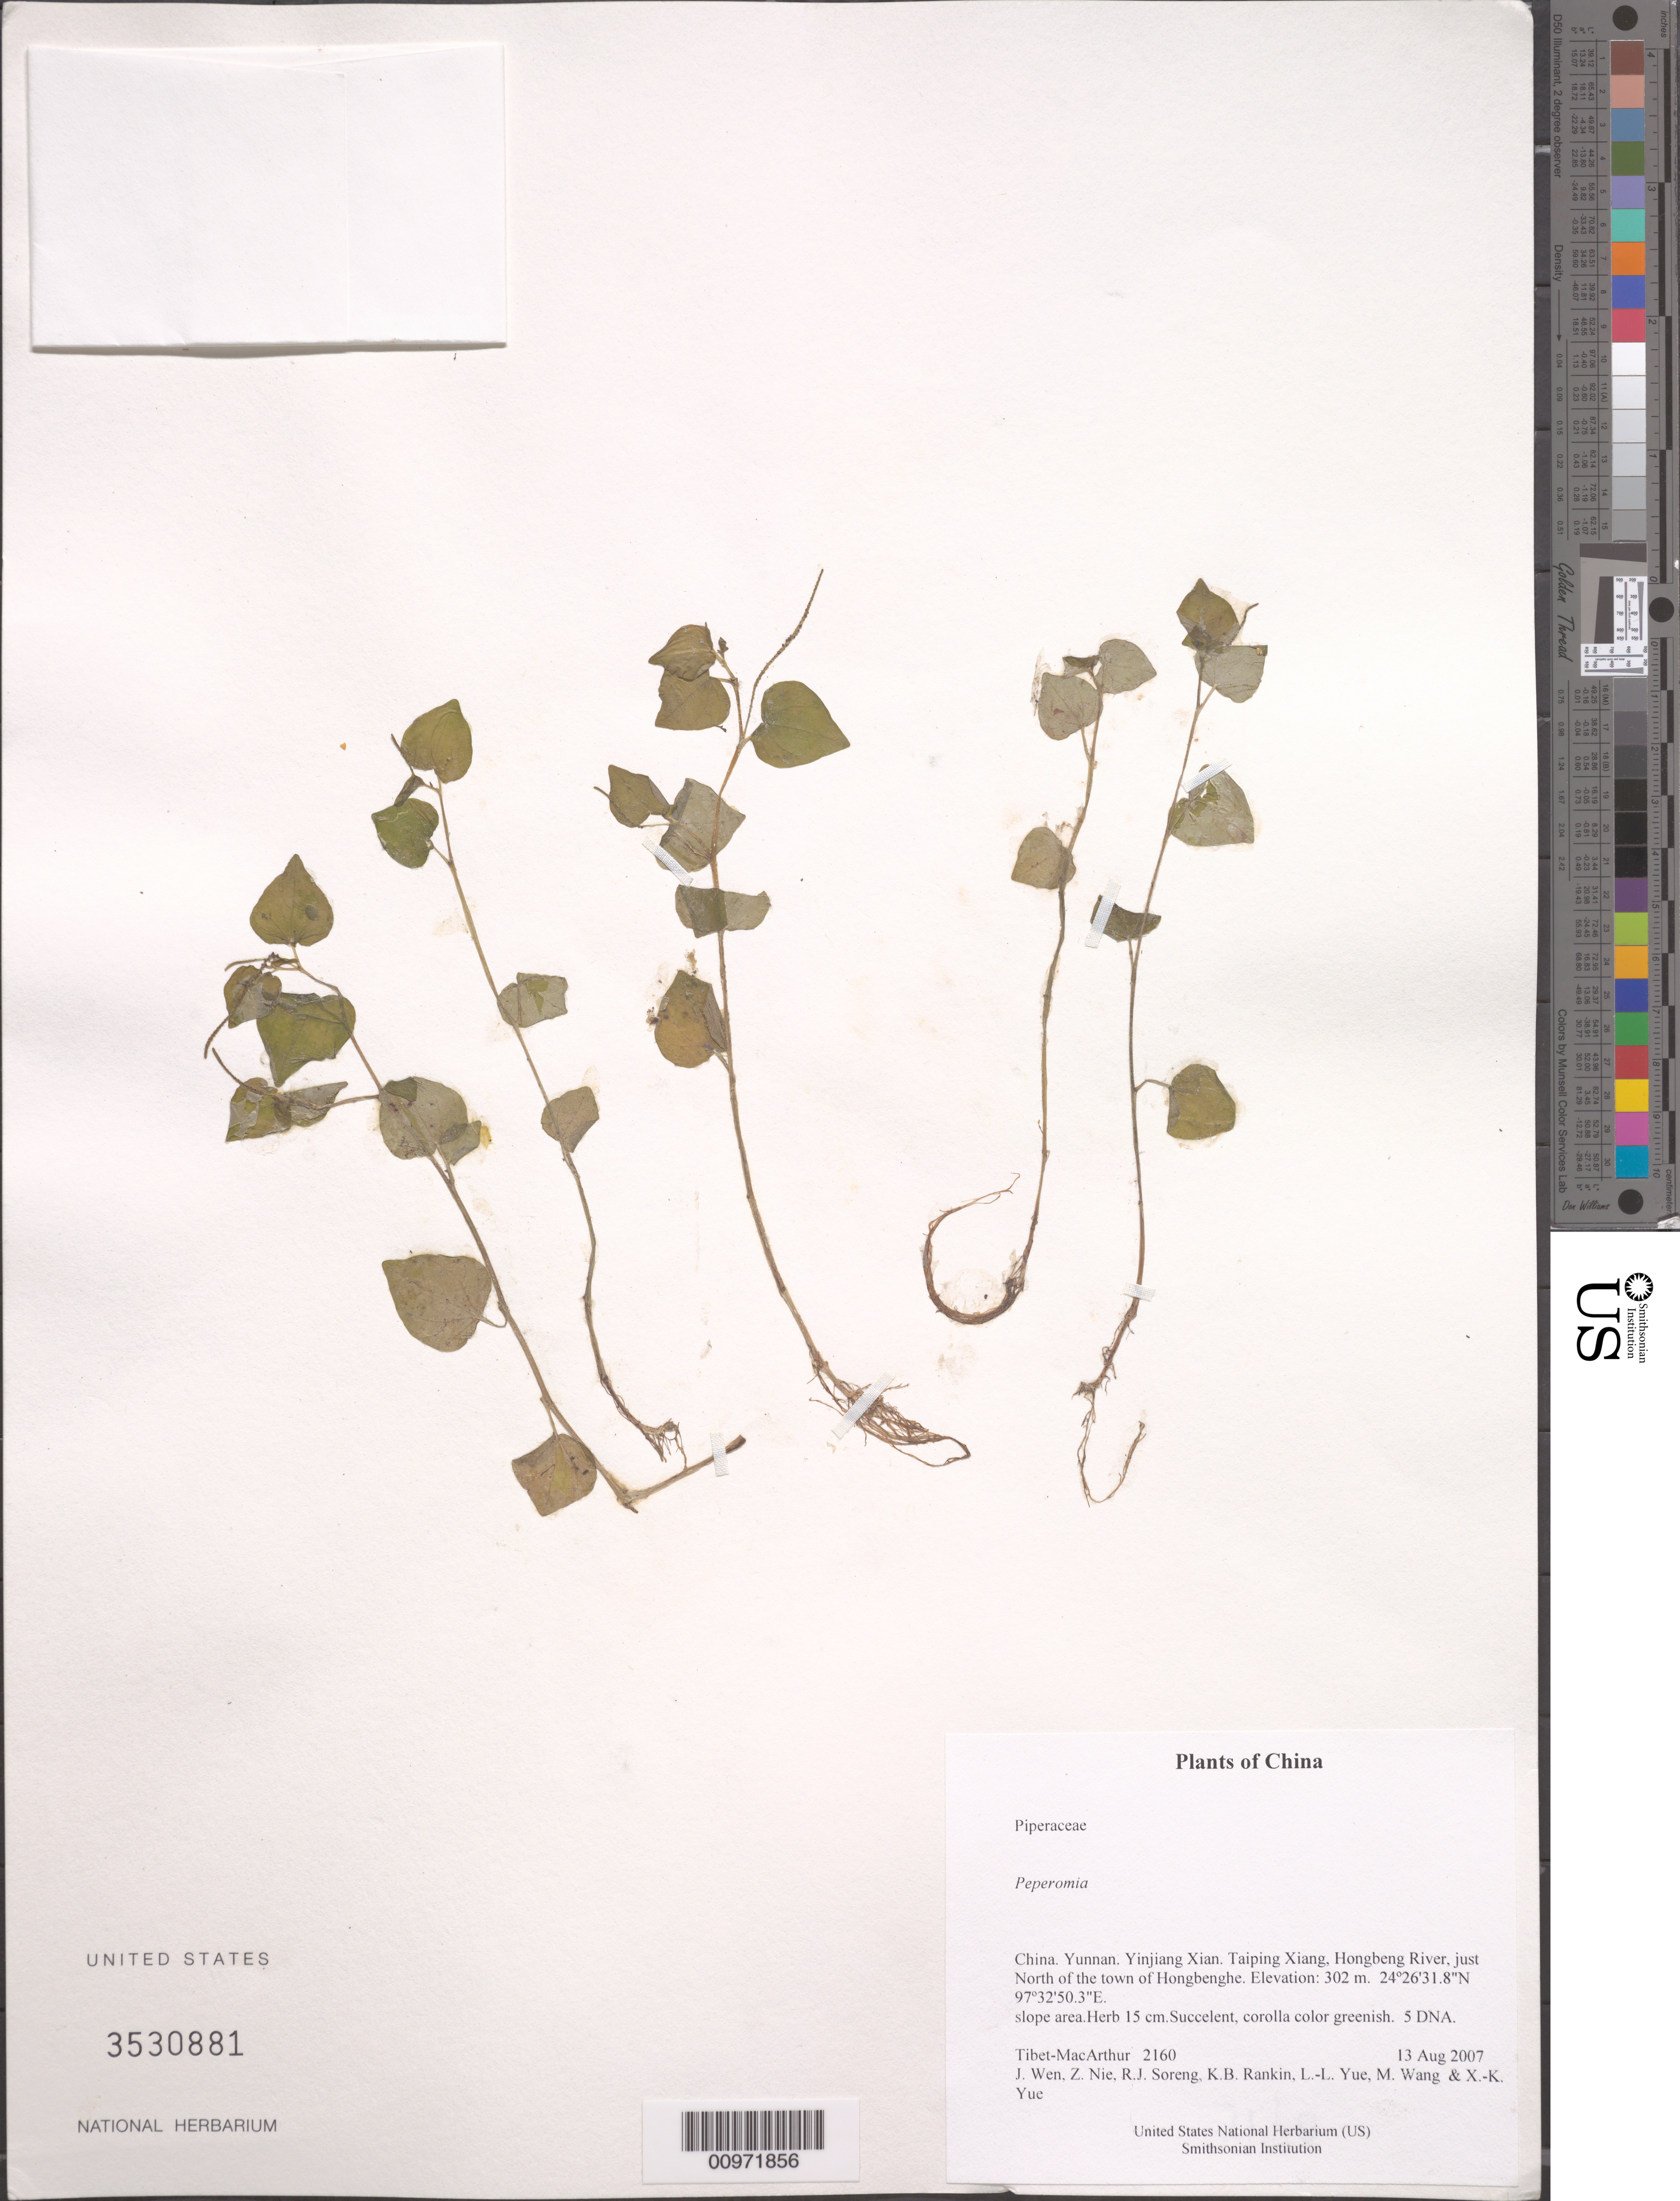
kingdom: Plantae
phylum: Tracheophyta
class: Magnoliopsida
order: Piperales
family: Piperaceae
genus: Peperomia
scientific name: Peperomia sp.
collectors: Tibet-MacArthur, J. Wen, Z. Nie, R. J. Soreng, K. Rankin, L. Yue, M. Wang & X. Yue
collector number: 2160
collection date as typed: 13 Aug 2007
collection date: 2007-08-13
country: China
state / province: Yunnan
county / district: Yinjiang Xian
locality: Taiping Xiang, Hongbeng River, just North of the town of Hongbenghe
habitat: slope area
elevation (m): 302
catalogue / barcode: US 3530881